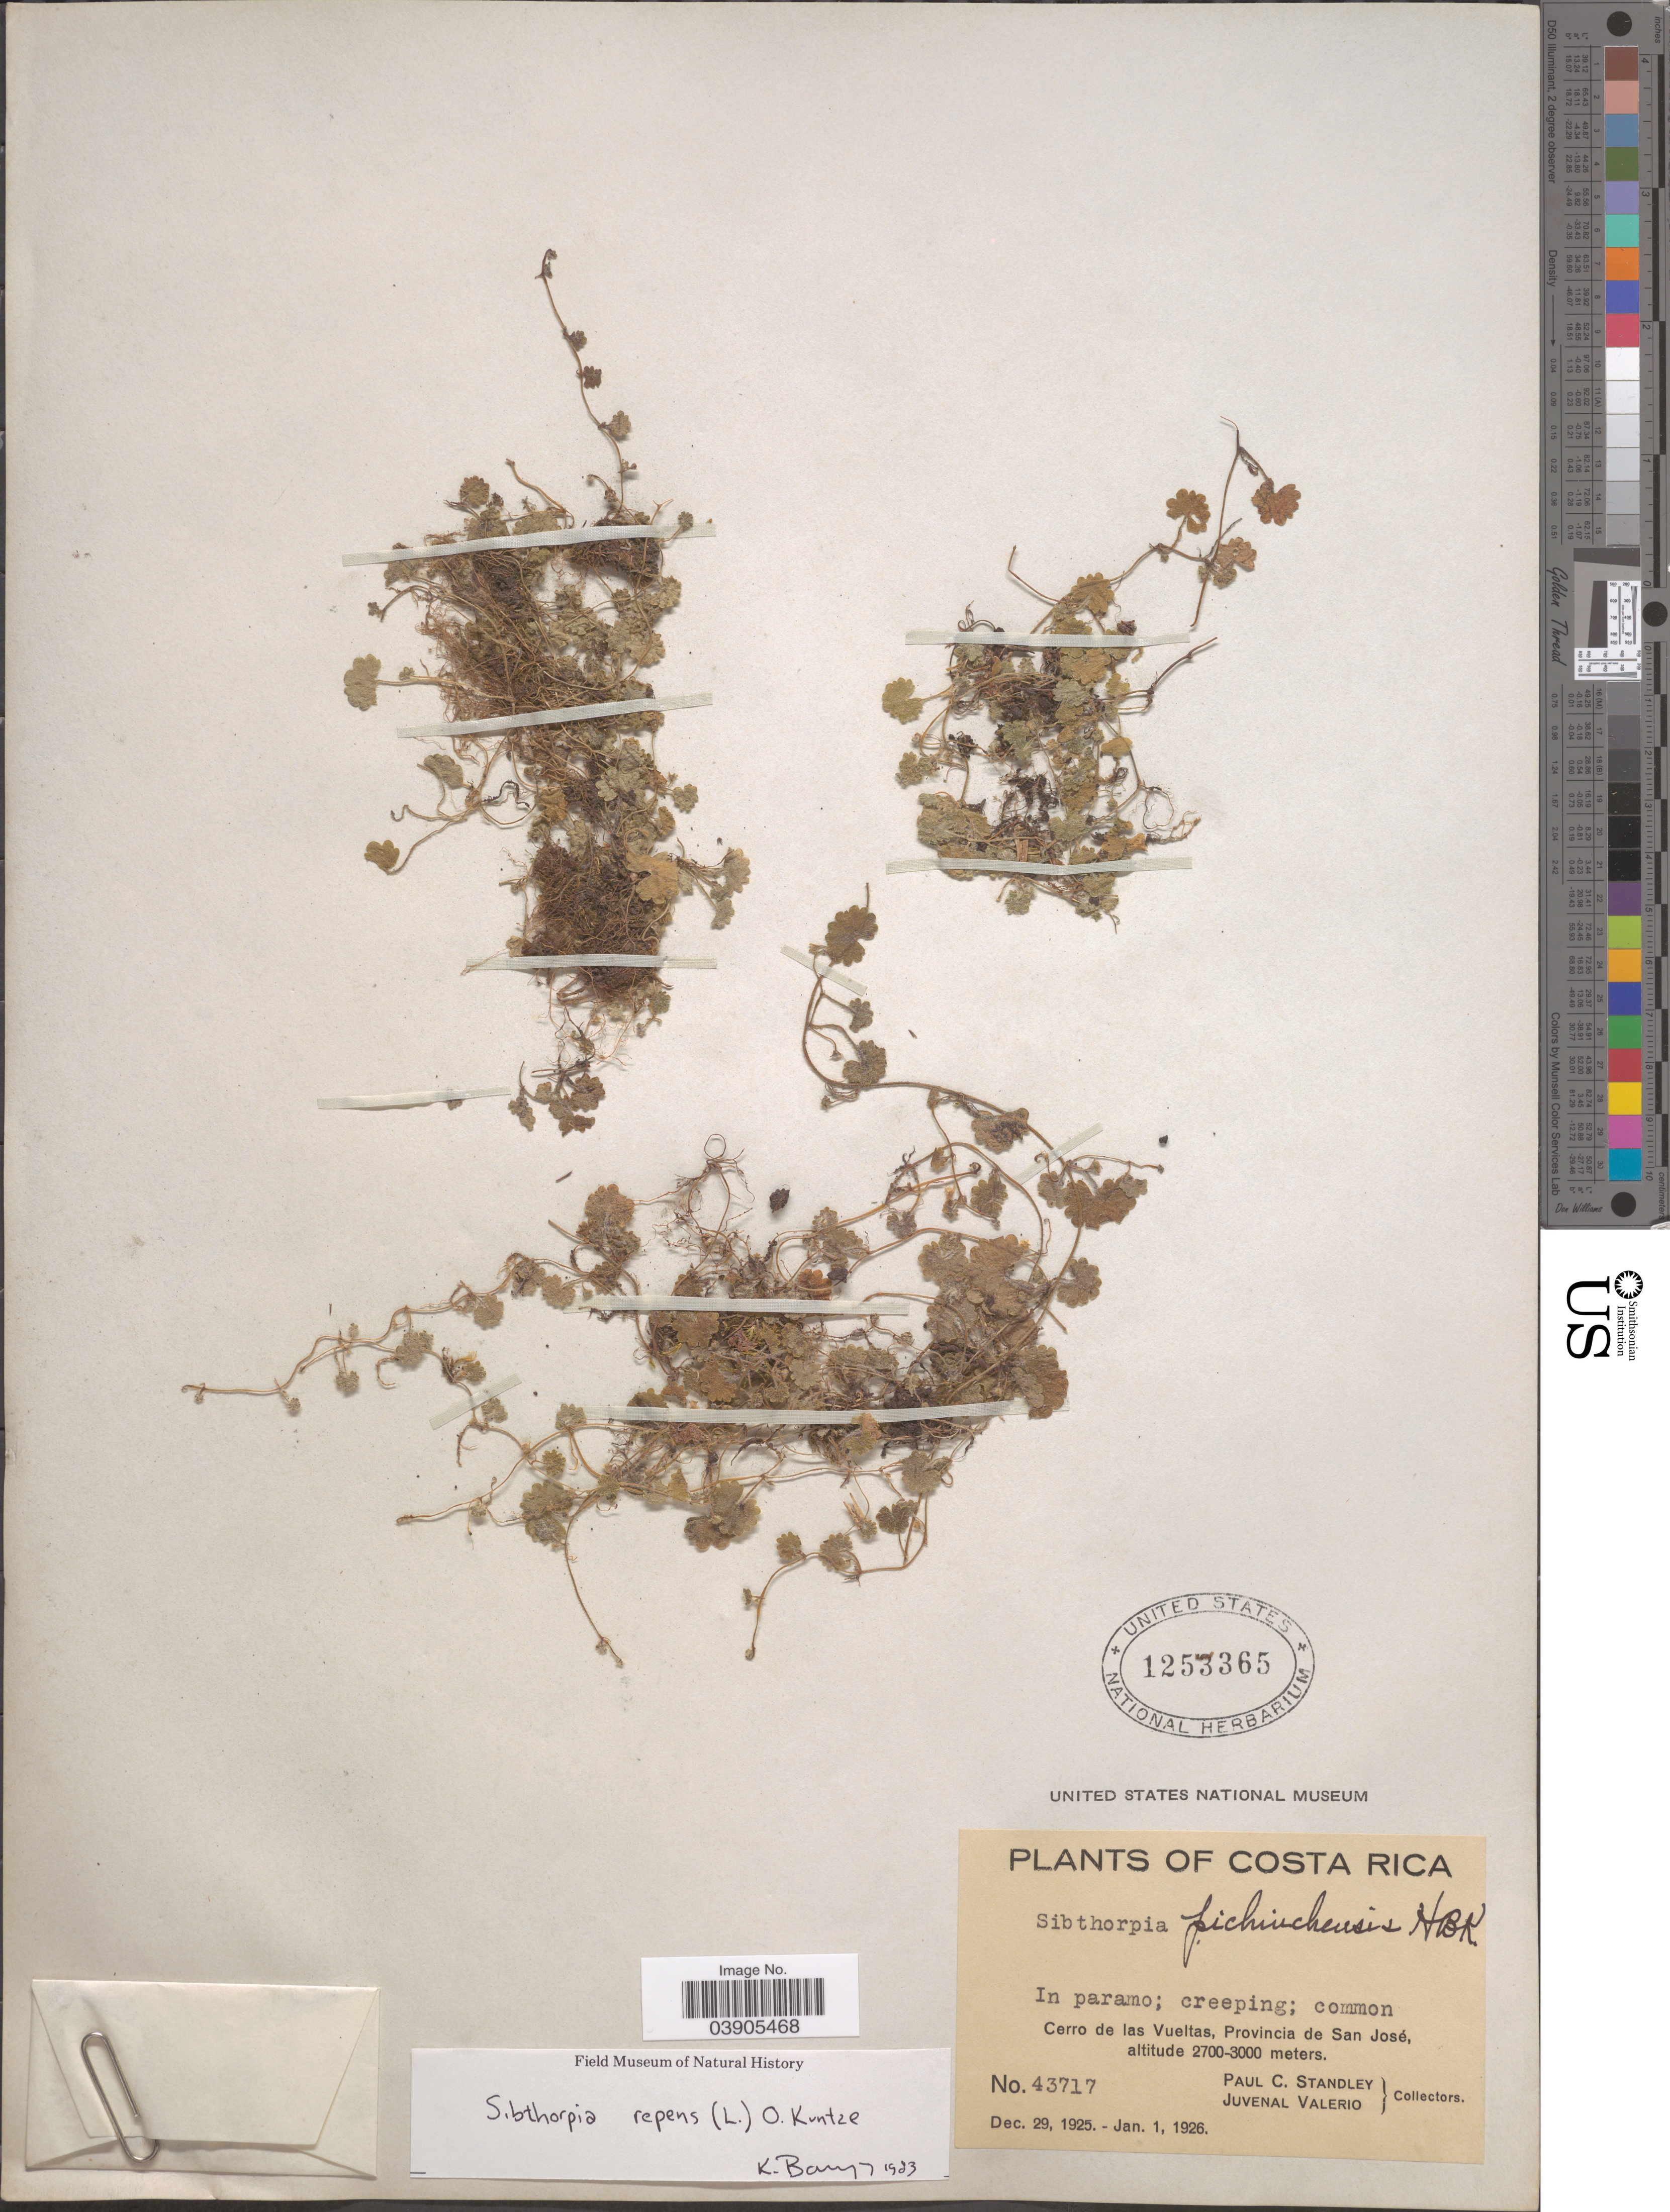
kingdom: Plantae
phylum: Tracheophyta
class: Magnoliopsida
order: Lamiales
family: Plantaginaceae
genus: Sibthorpia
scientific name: Sibthorpia repens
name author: (L.) Kuntze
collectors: P. C. Standley & J. Valerio R.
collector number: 43717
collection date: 1925-12-29/1926-01-01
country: Costa Rica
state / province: San José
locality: In paramo. Cerro de las Vueltas.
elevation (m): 2700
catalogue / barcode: US 1253365